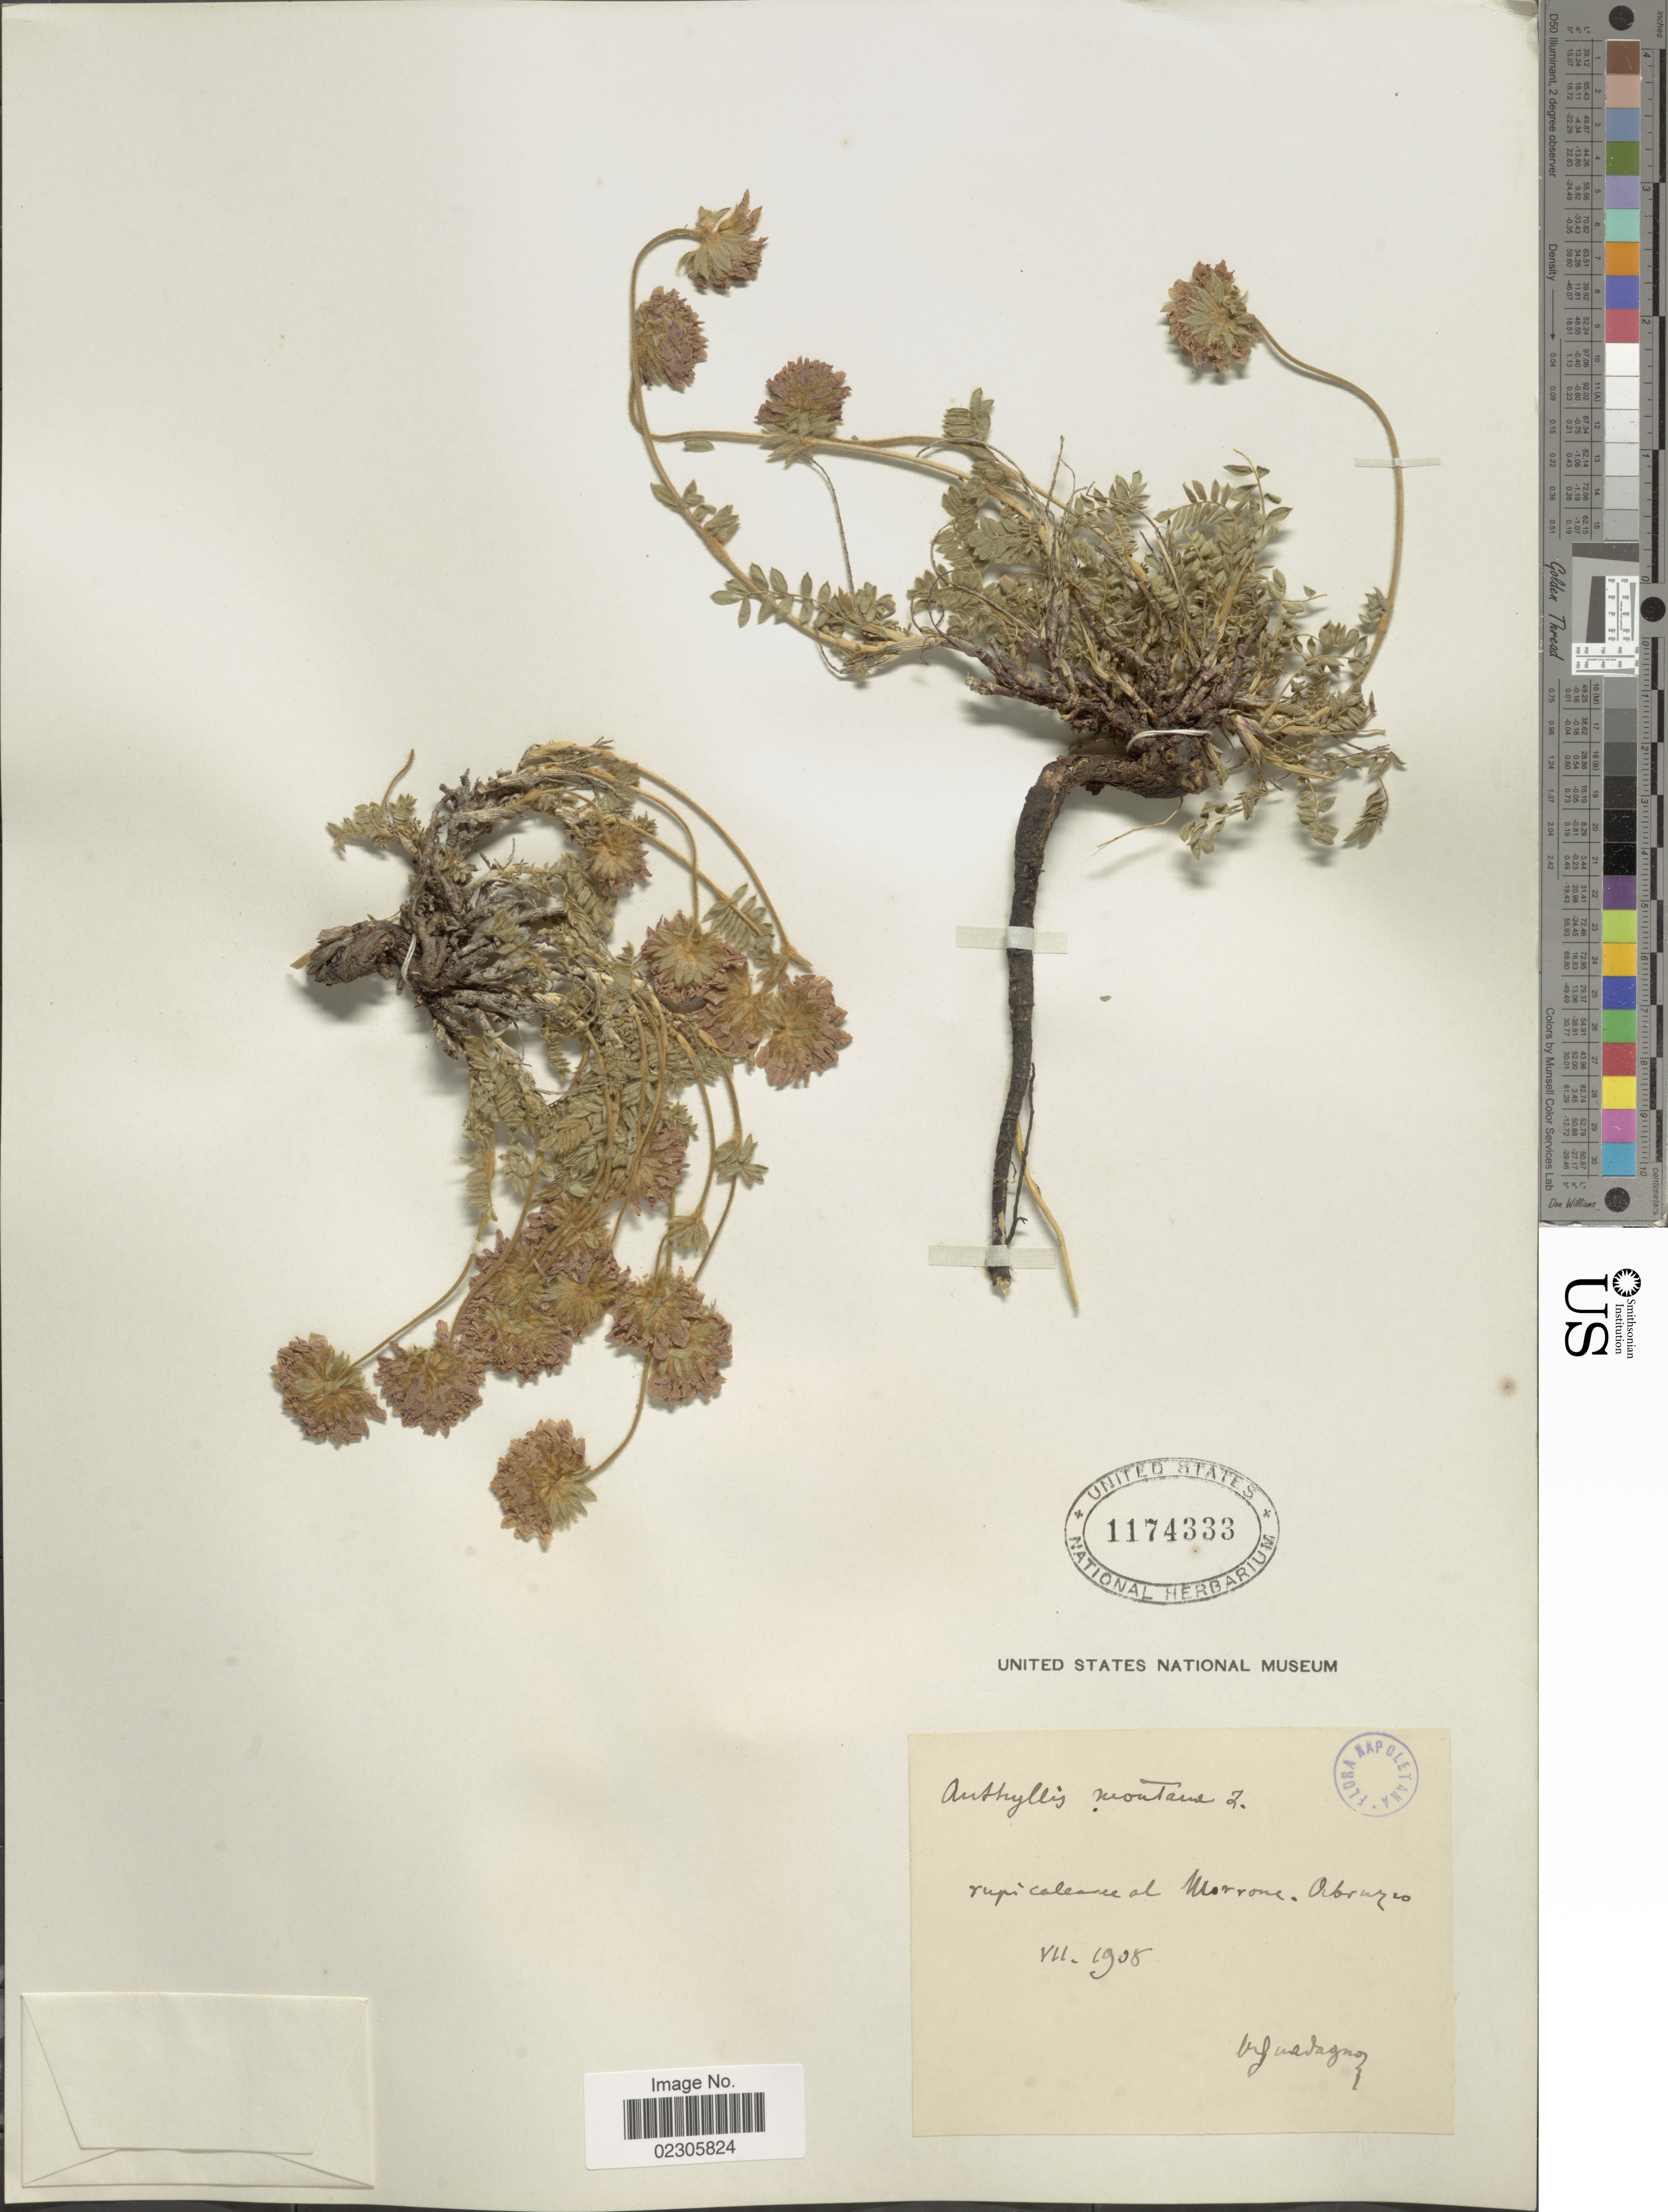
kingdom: Plantae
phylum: Tracheophyta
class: Magnoliopsida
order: Fabales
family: Fabaceae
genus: Anthyllis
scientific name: Anthyllis montana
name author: L.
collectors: G. Urguadagnoz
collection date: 1905-07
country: Italy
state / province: Abruzzo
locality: Morrone Abruzzo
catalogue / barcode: US 1174333